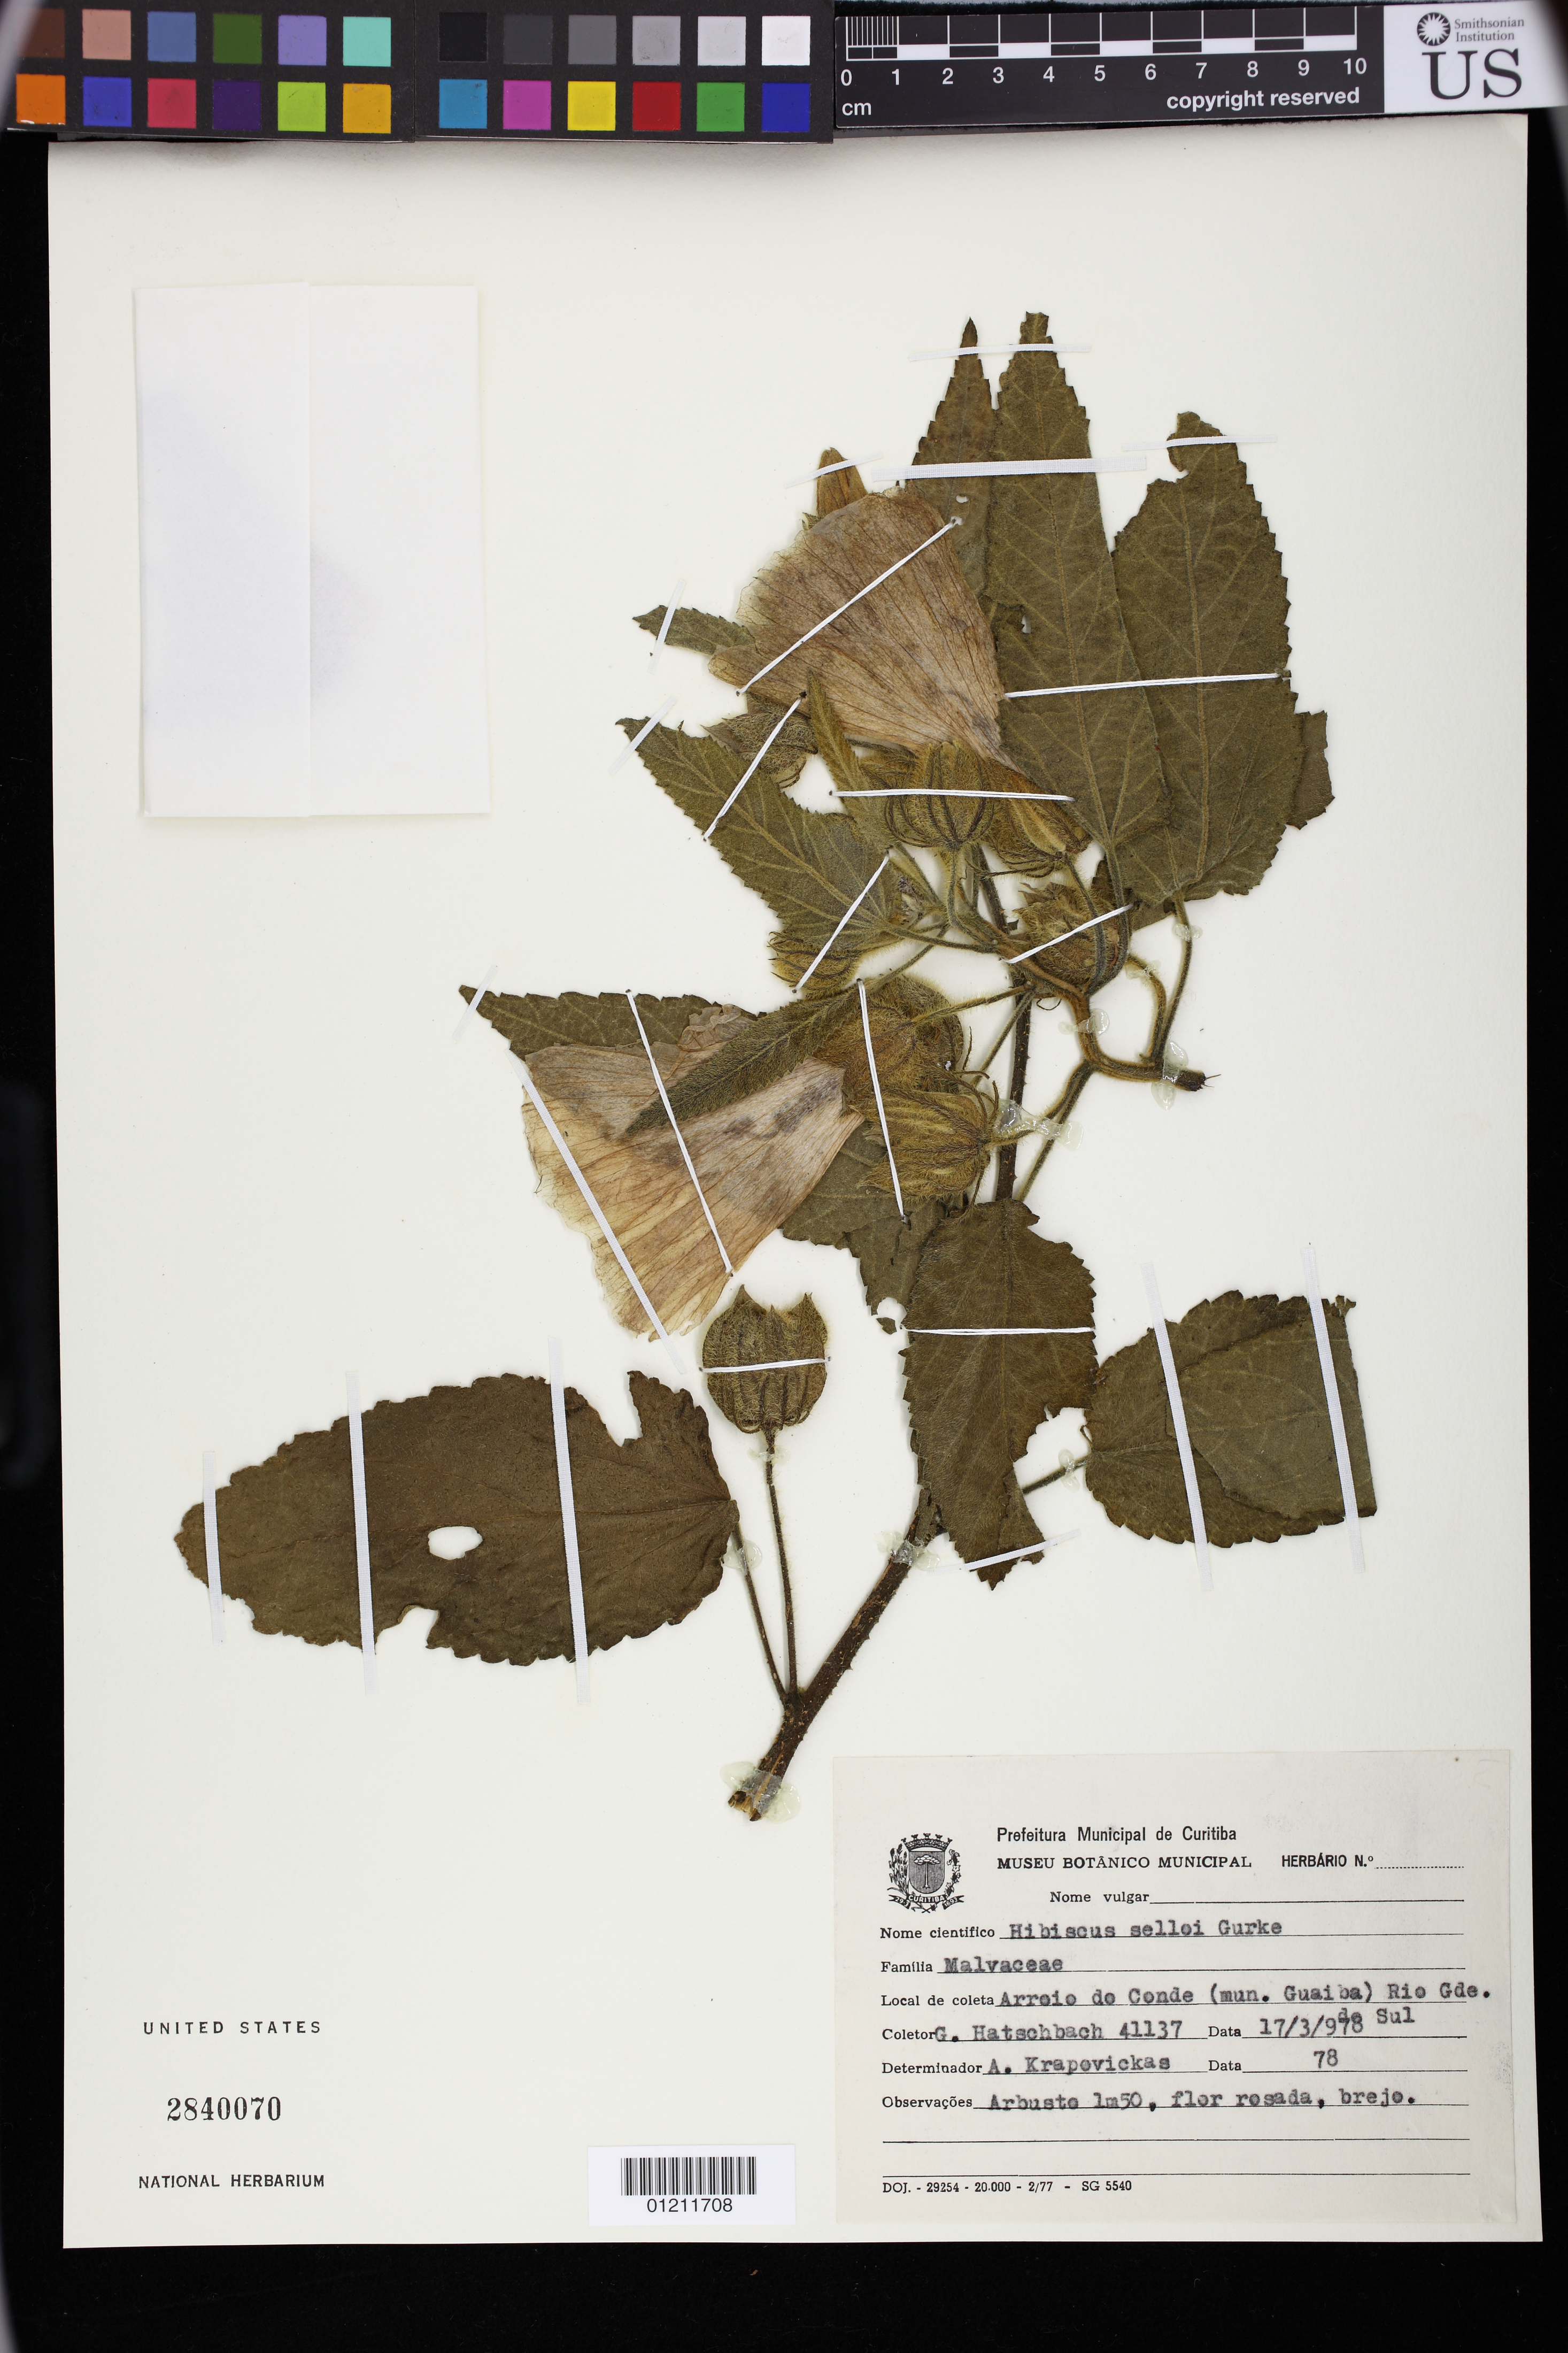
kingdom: Plantae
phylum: Tracheophyta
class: Magnoliopsida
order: Malvales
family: Malvaceae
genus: Hibiscus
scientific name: Hibiscus striatus subsp. selloi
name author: (Gürke) O.J. Blanch.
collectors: G. Hatschbach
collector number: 41137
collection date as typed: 17 Mar 1978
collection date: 1978-03-17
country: Brazil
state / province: Rio Grande do Sul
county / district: Guaiba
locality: Arrio do Conde (mun. Guaiba) Rio Gde.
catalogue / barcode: US 2840070